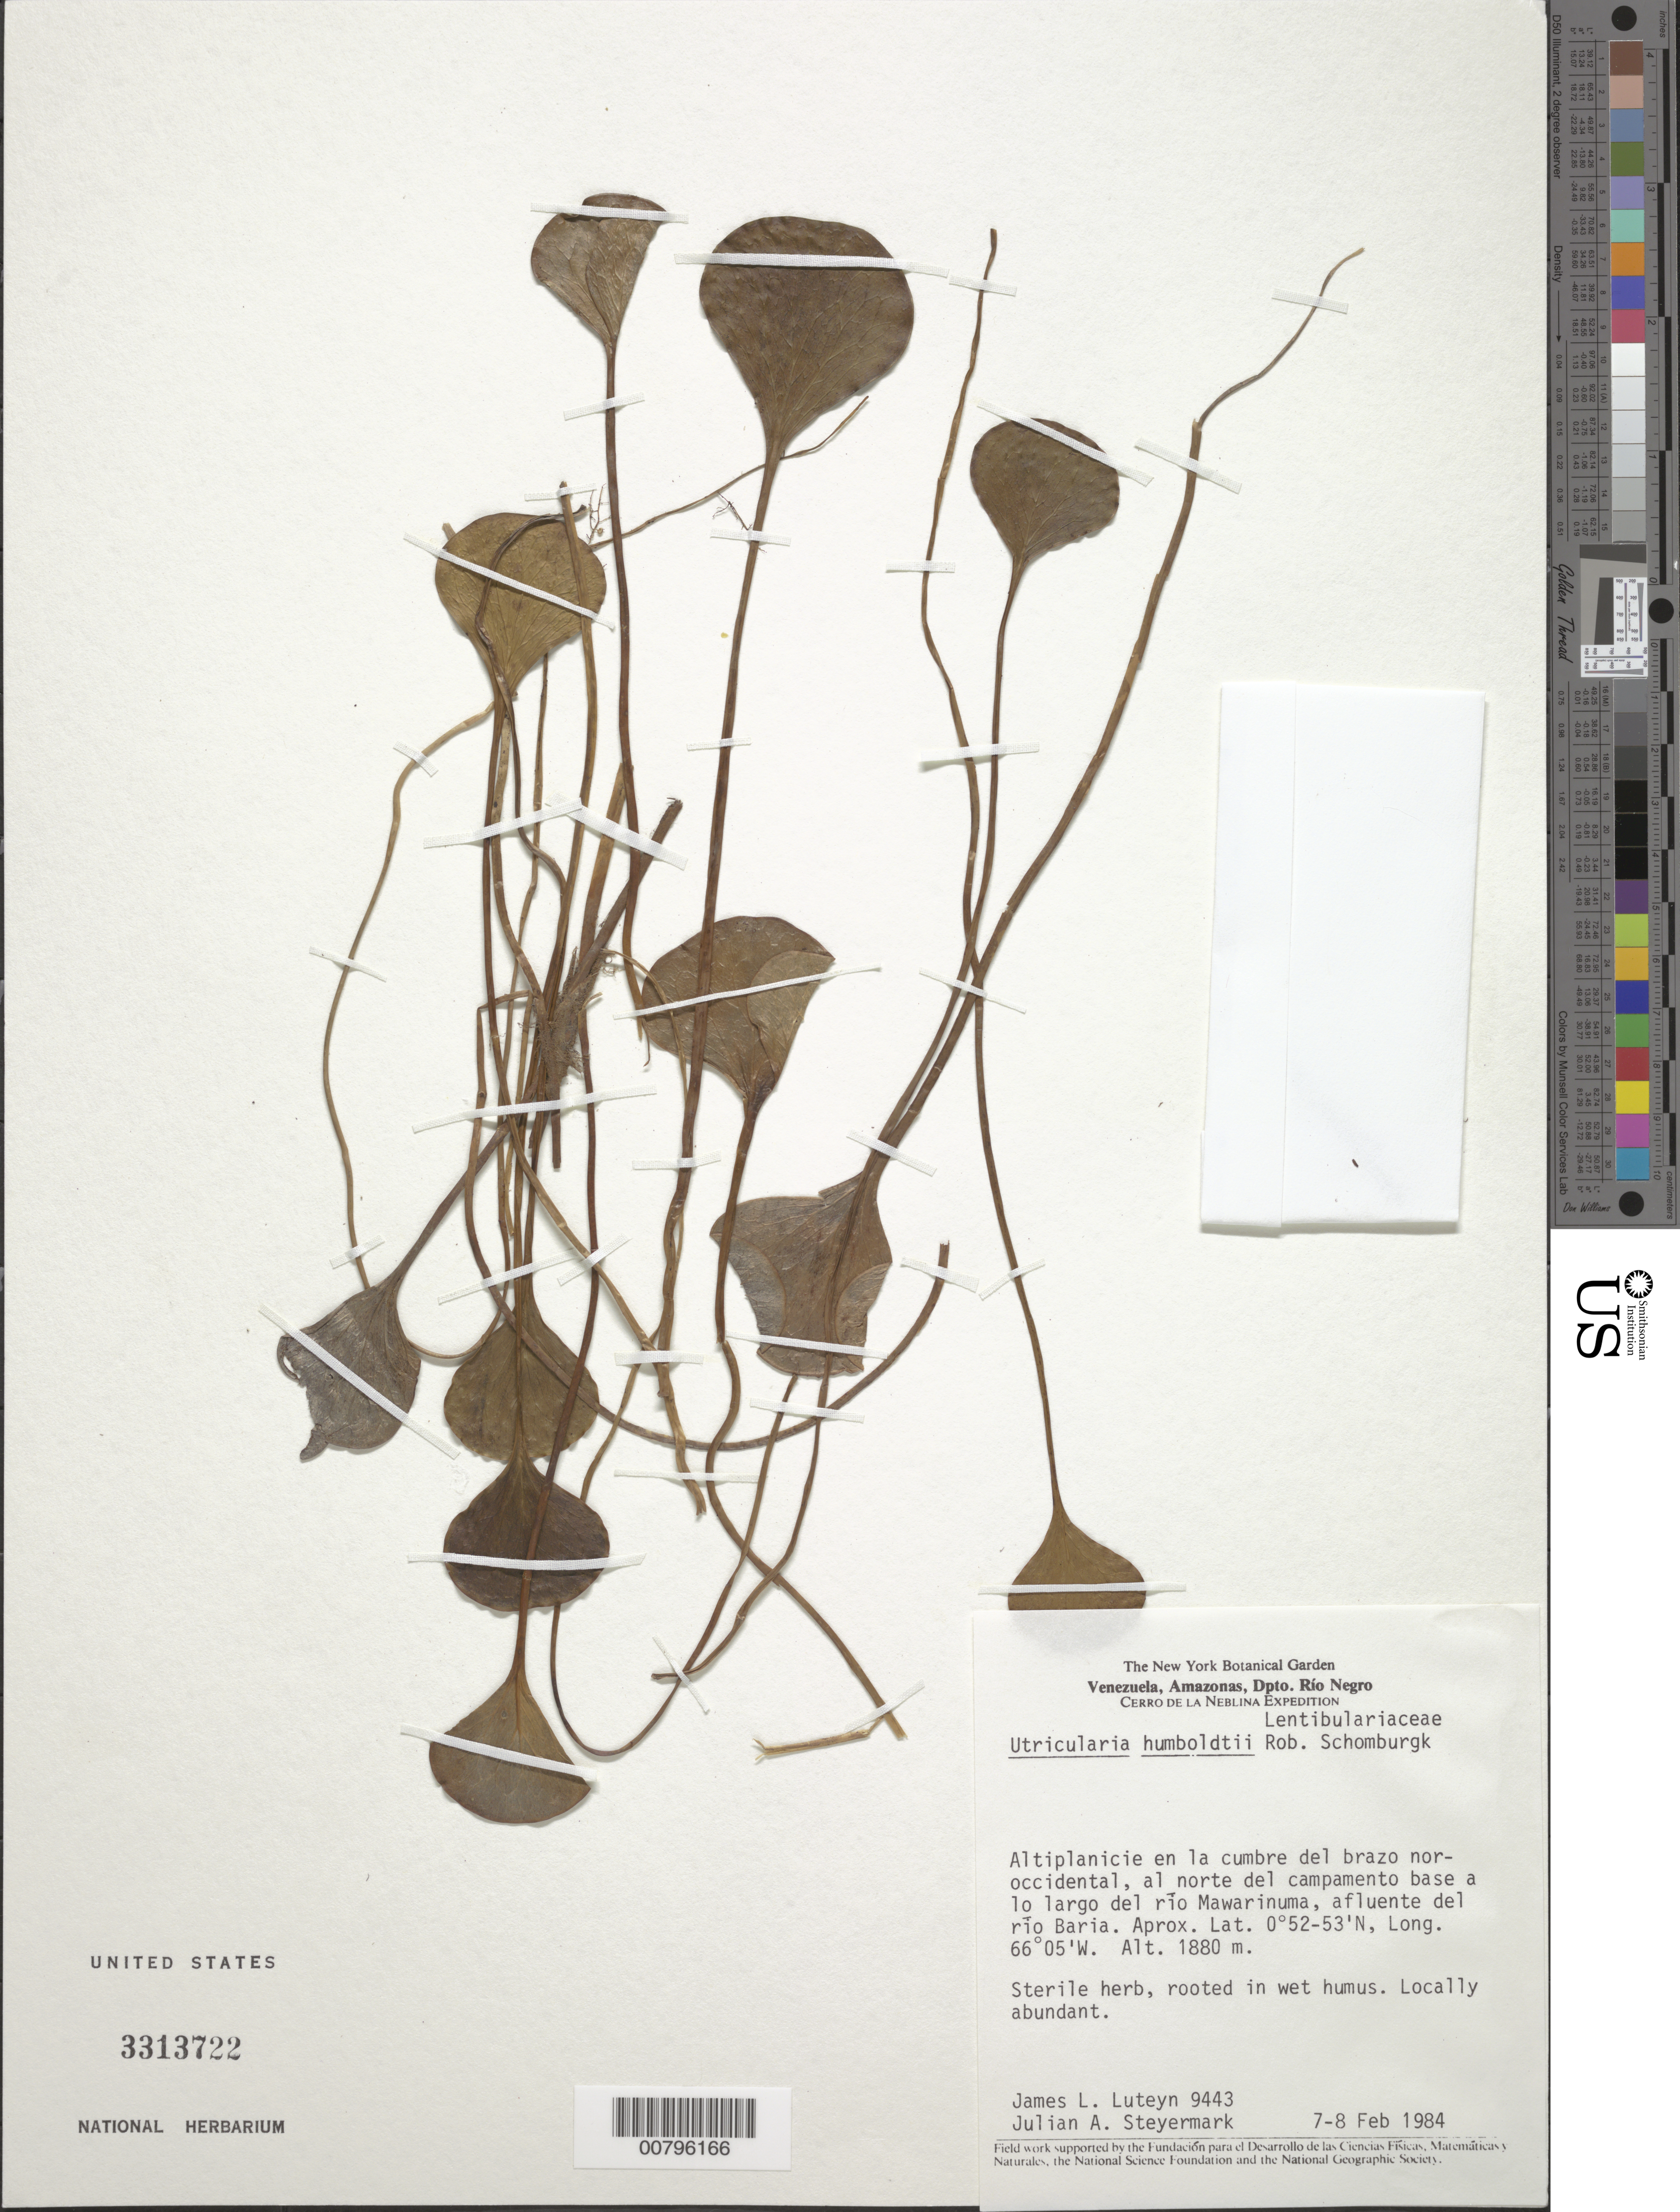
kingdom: Plantae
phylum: Tracheophyta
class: Magnoliopsida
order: Lamiales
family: Lentibulariaceae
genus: Utricularia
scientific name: Utricularia humboldtii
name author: R.H. Schomb.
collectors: J. L. Luteyn & J. Steyermark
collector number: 9443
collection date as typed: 7-Feb-84 to 8-Feb-84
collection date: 1984-02-07/1984-02-08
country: Venezuela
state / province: Amazonas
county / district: Río Negro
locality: Río Mawarinuma, affluent del of Río Baria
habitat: Altiplanicie en la cumbre del brazo nor-occidental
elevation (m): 1880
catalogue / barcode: US 3313722